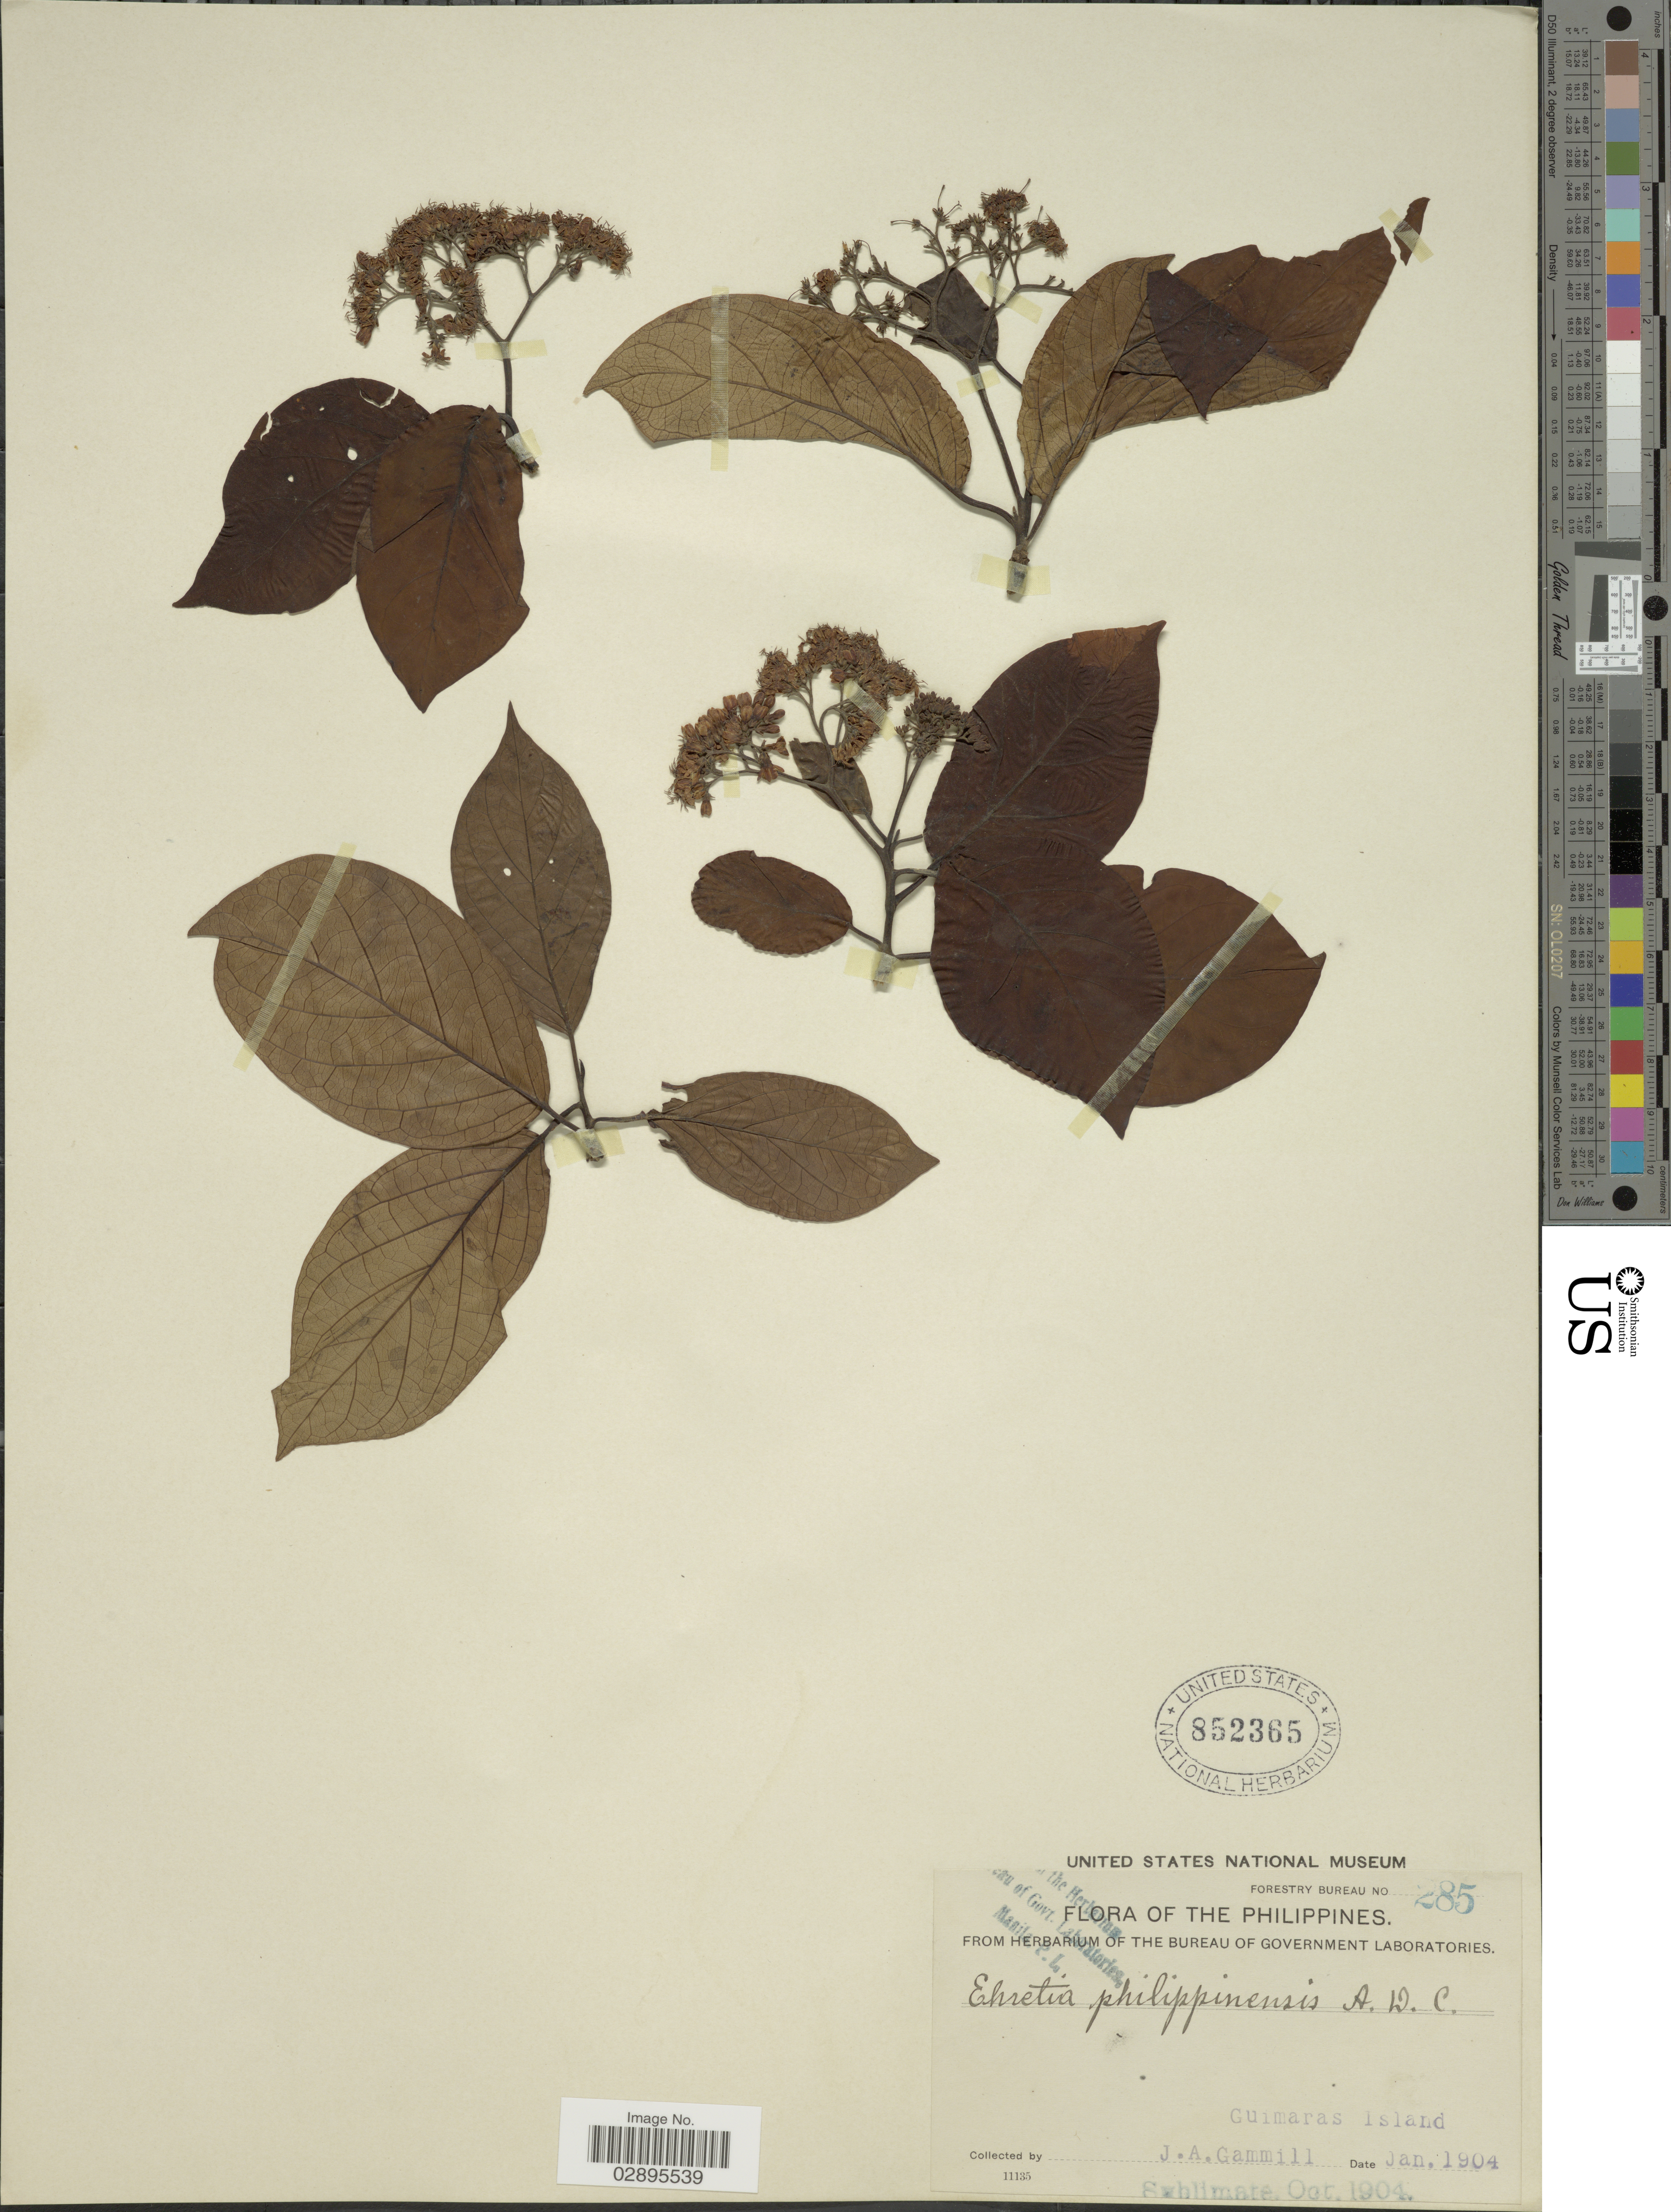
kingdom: Plantae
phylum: Tracheophyta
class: Magnoliopsida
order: Boraginales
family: Ehretiaceae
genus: Ehretia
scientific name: Ehretia philippinensis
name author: A. DC.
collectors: J. Gammill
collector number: Forestry Bureau 285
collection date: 1904-01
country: Philippines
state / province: Western Visayas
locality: Guimaras Island.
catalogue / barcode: US 852365